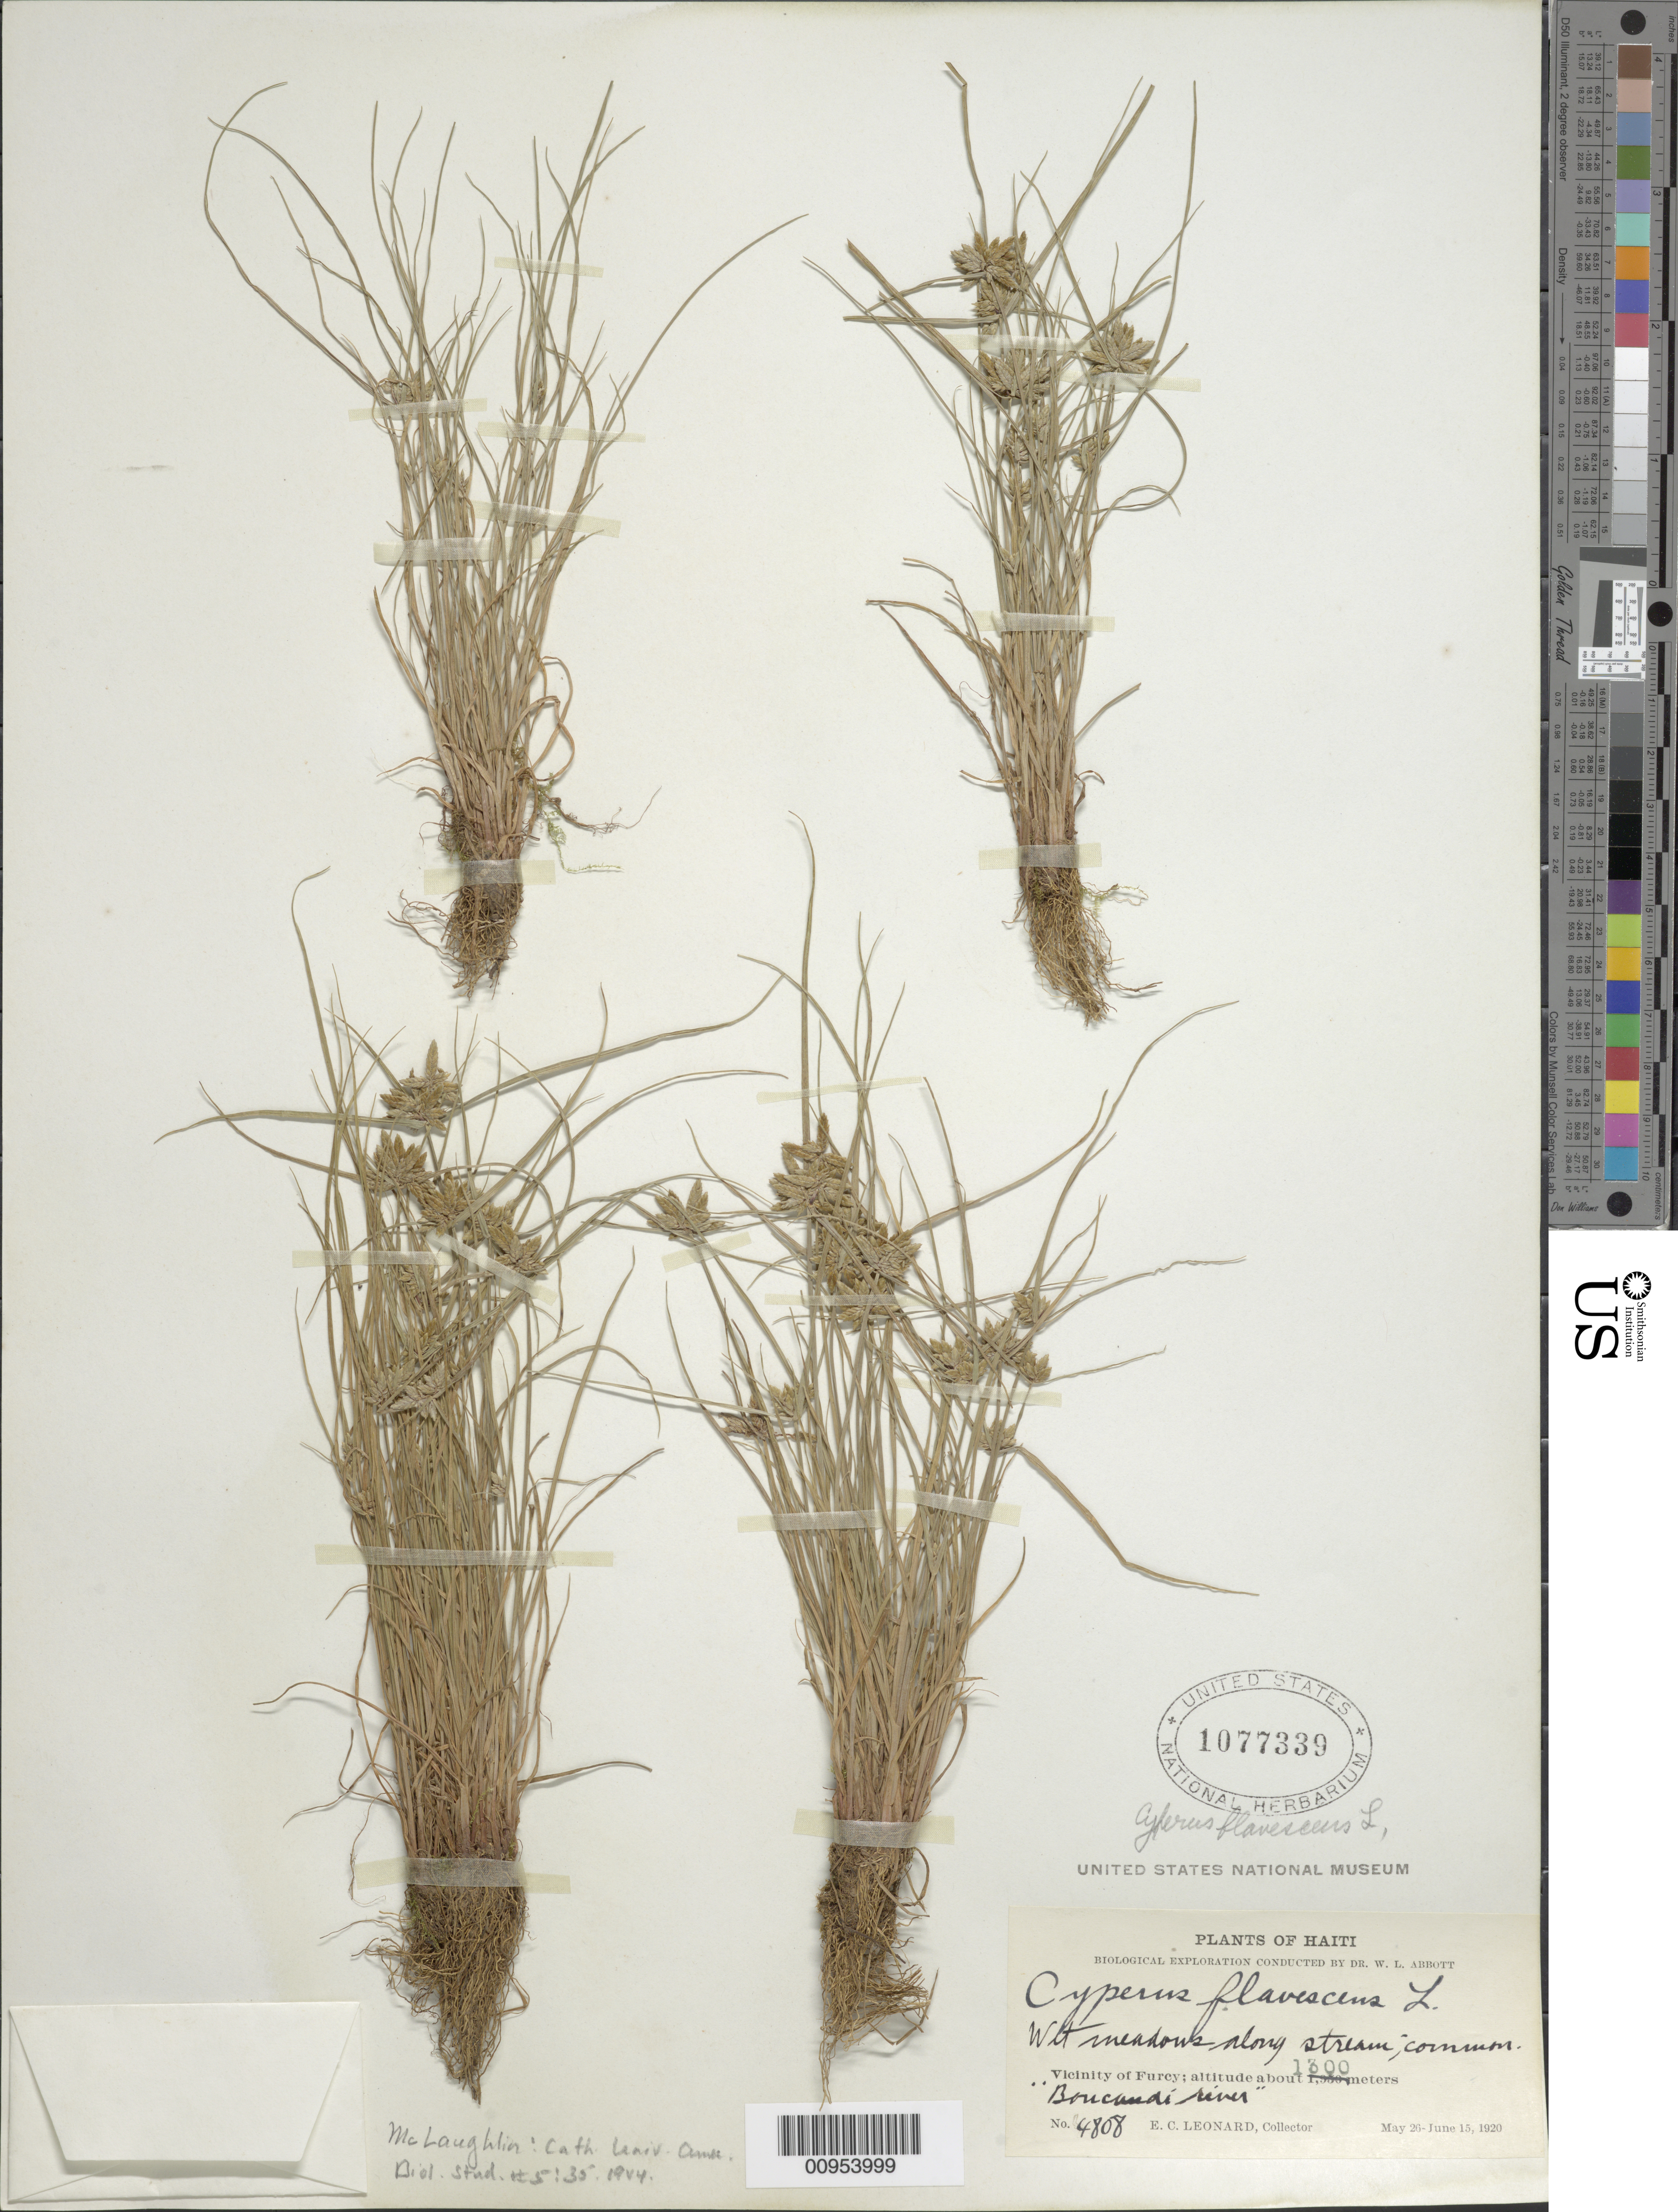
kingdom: Plantae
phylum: Tracheophyta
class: Liliopsida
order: Poales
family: Cyperaceae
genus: Cyperus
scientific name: Cyperus flavescens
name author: L.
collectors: E. C. Leonard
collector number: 4808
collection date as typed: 26 May 1920 to 15 Jun 1920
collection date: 1920-05-26/1920-06-15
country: Haiti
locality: Vicinity of Furcy, meadows along stream, along Boucandí River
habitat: Wet meadows along stream, along river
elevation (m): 1300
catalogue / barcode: US 1077339